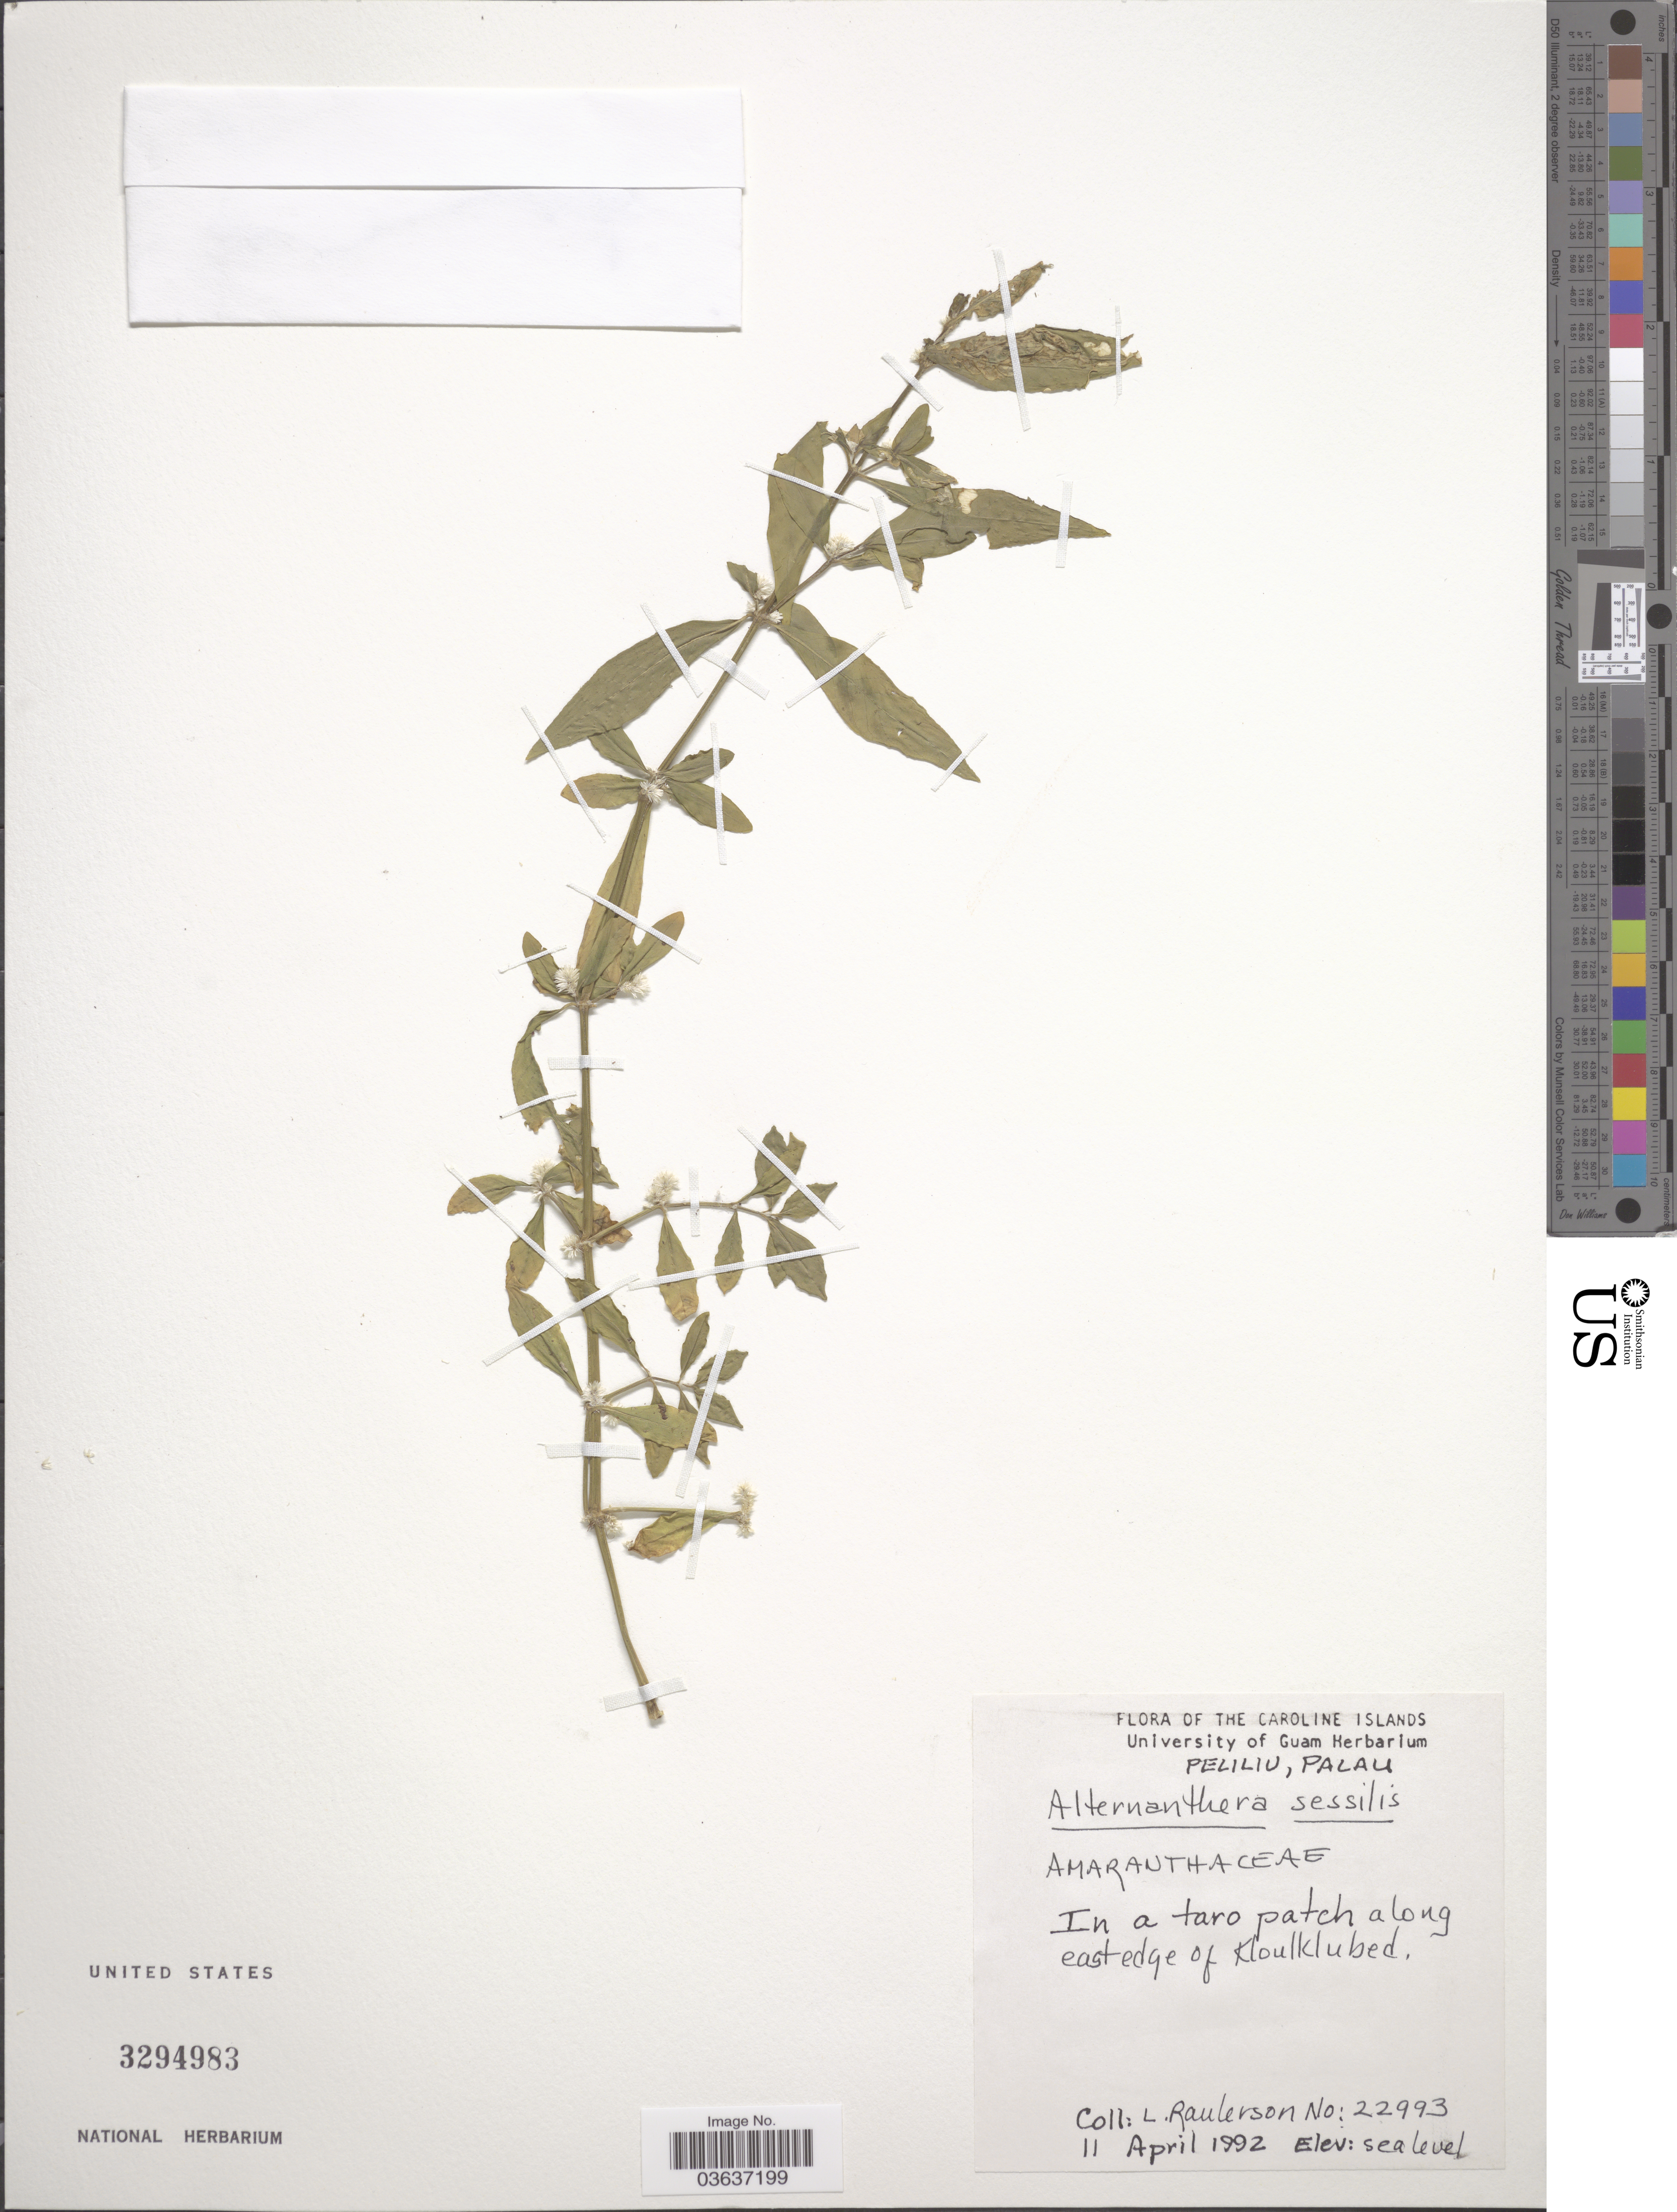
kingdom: Plantae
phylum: Tracheophyta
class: Magnoliopsida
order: Caryophyllales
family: Amaranthaceae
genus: Alternanthera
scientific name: Alternanthera sessilis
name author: (L.) DC.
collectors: L. Raulerson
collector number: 22993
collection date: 1992-04-11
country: Palau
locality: The Caroline Islands. Peliliu, Palau. In a taro path along east edge of Kloulklubed.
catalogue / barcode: US 3294983